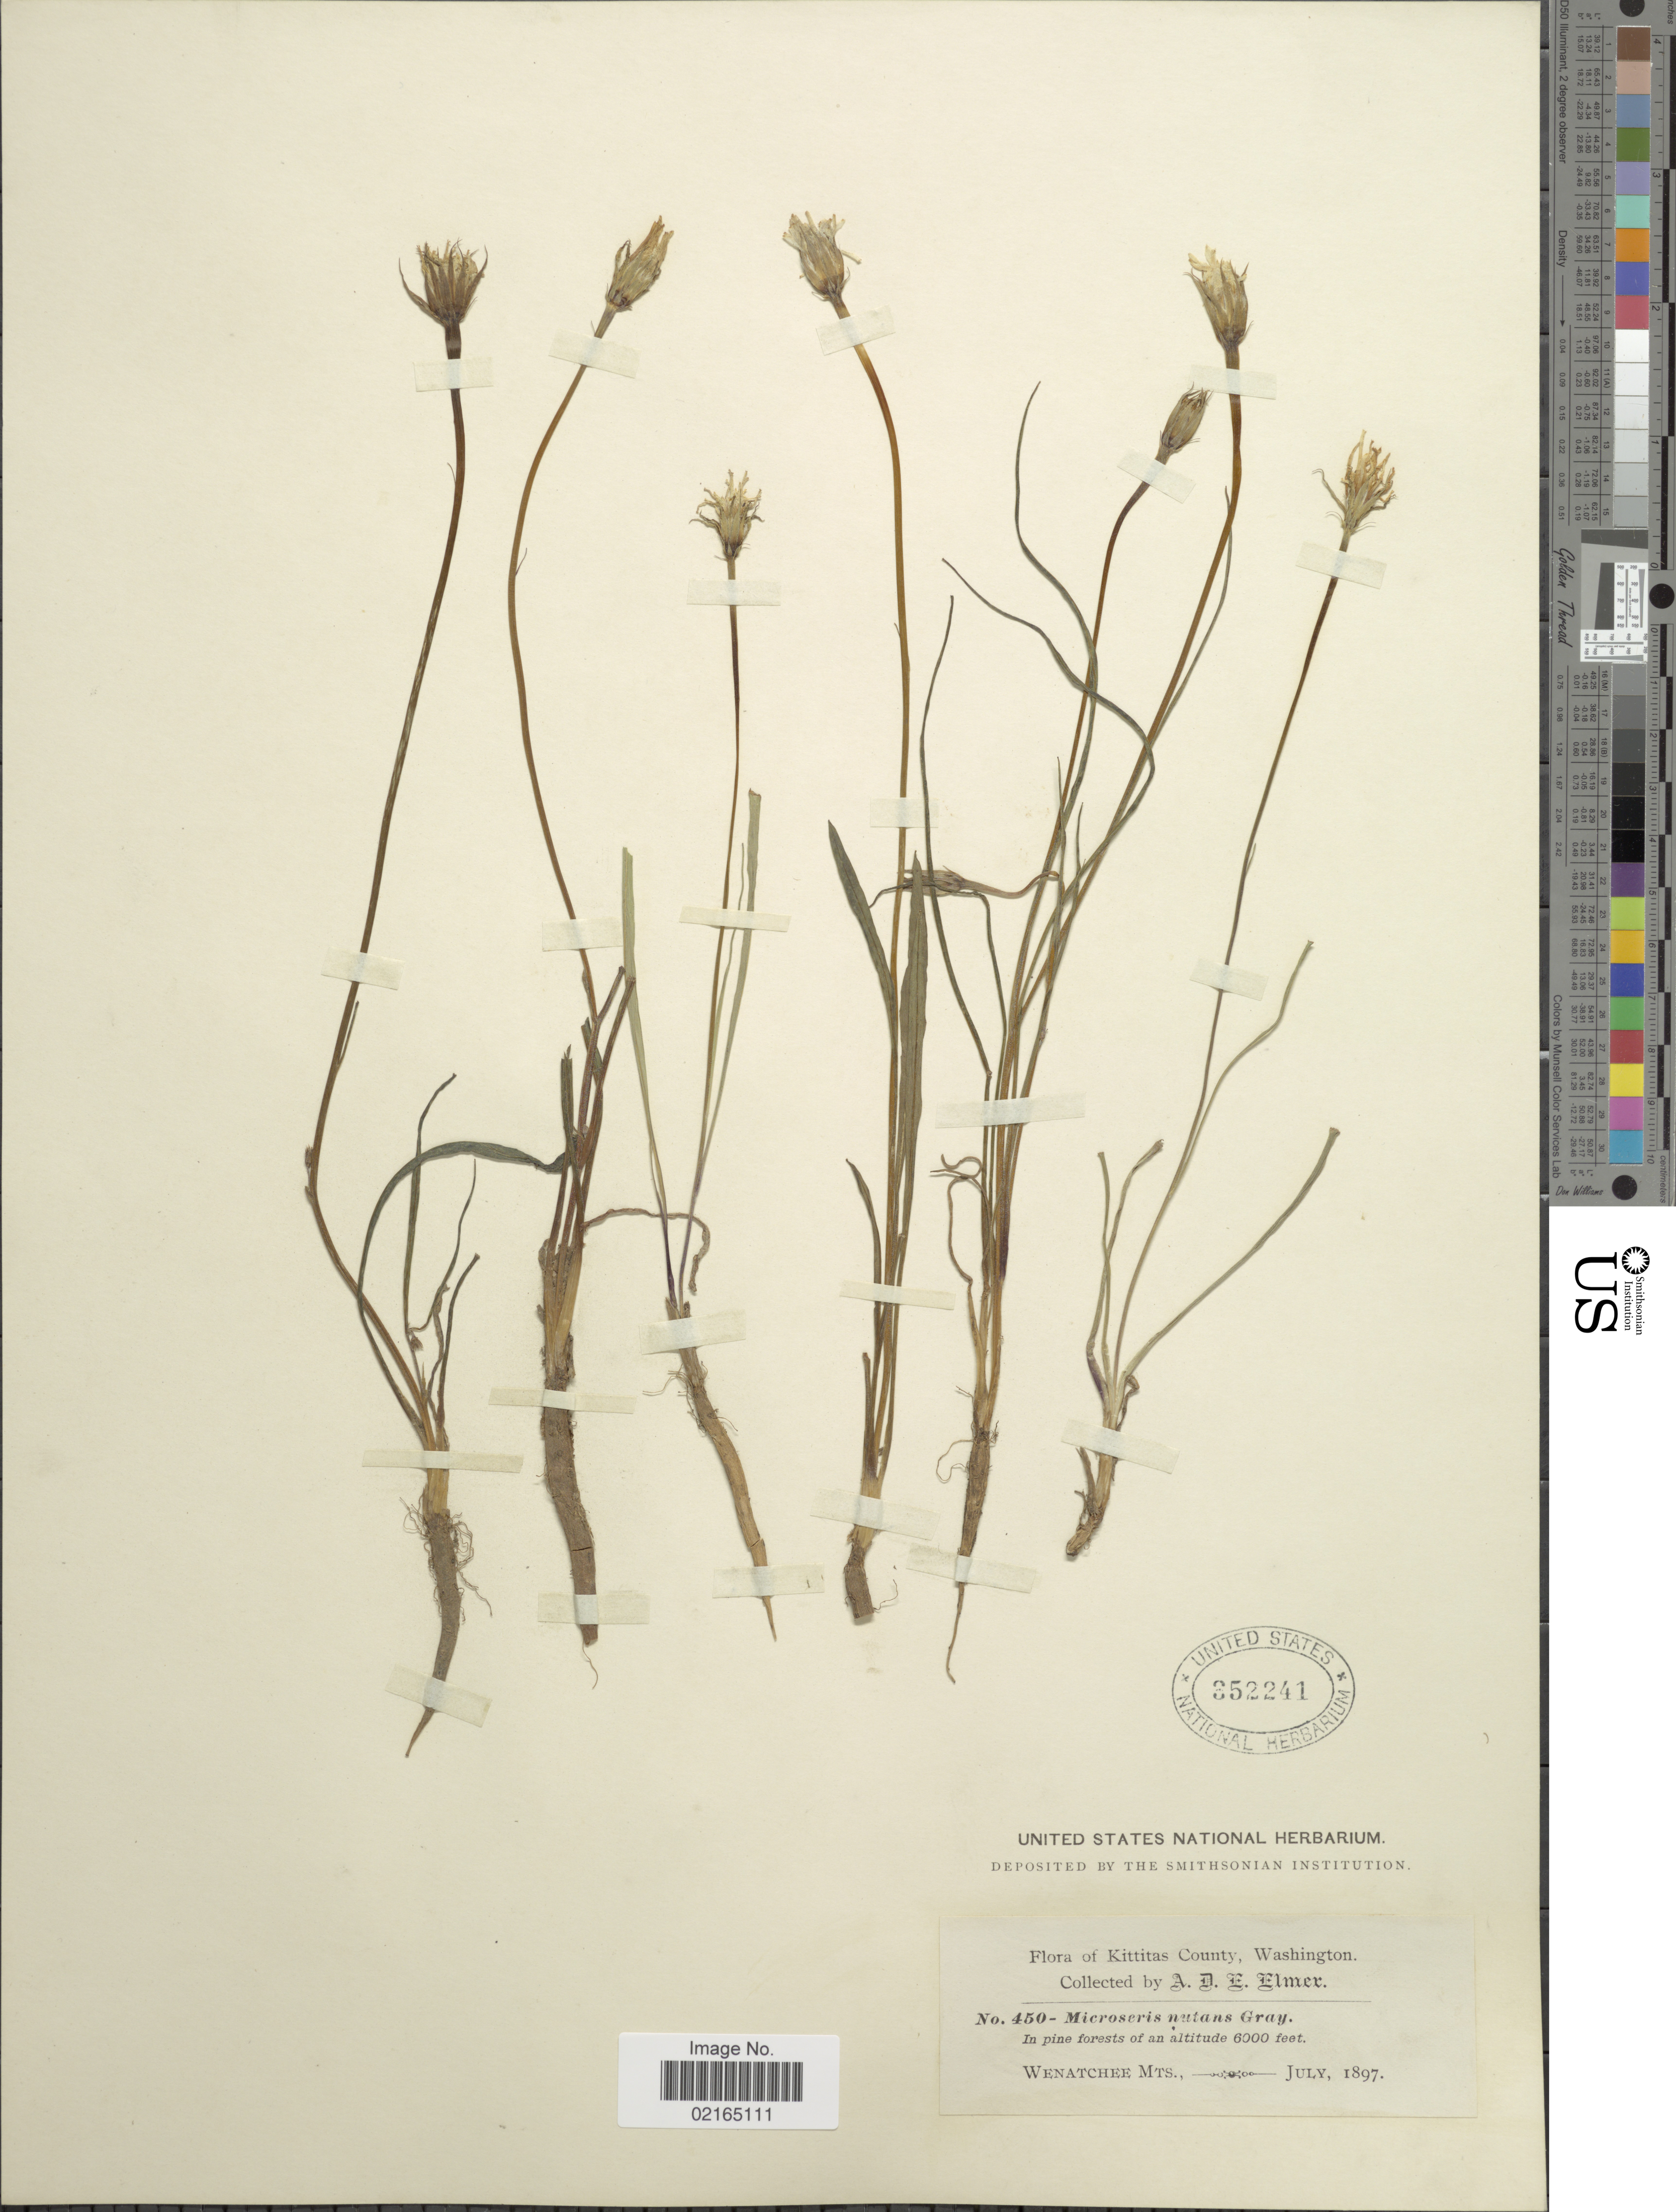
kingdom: Plantae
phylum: Tracheophyta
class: Magnoliopsida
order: Asterales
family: Asteraceae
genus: Microseris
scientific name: Microseris nutans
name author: (Hook.) Sch. Bip.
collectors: A. D. E. Elmer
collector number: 450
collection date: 1897-07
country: United States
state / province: Washington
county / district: Chelan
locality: Kittias County, in pine forests, Wenatchee Mts.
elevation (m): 1829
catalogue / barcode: US 352241